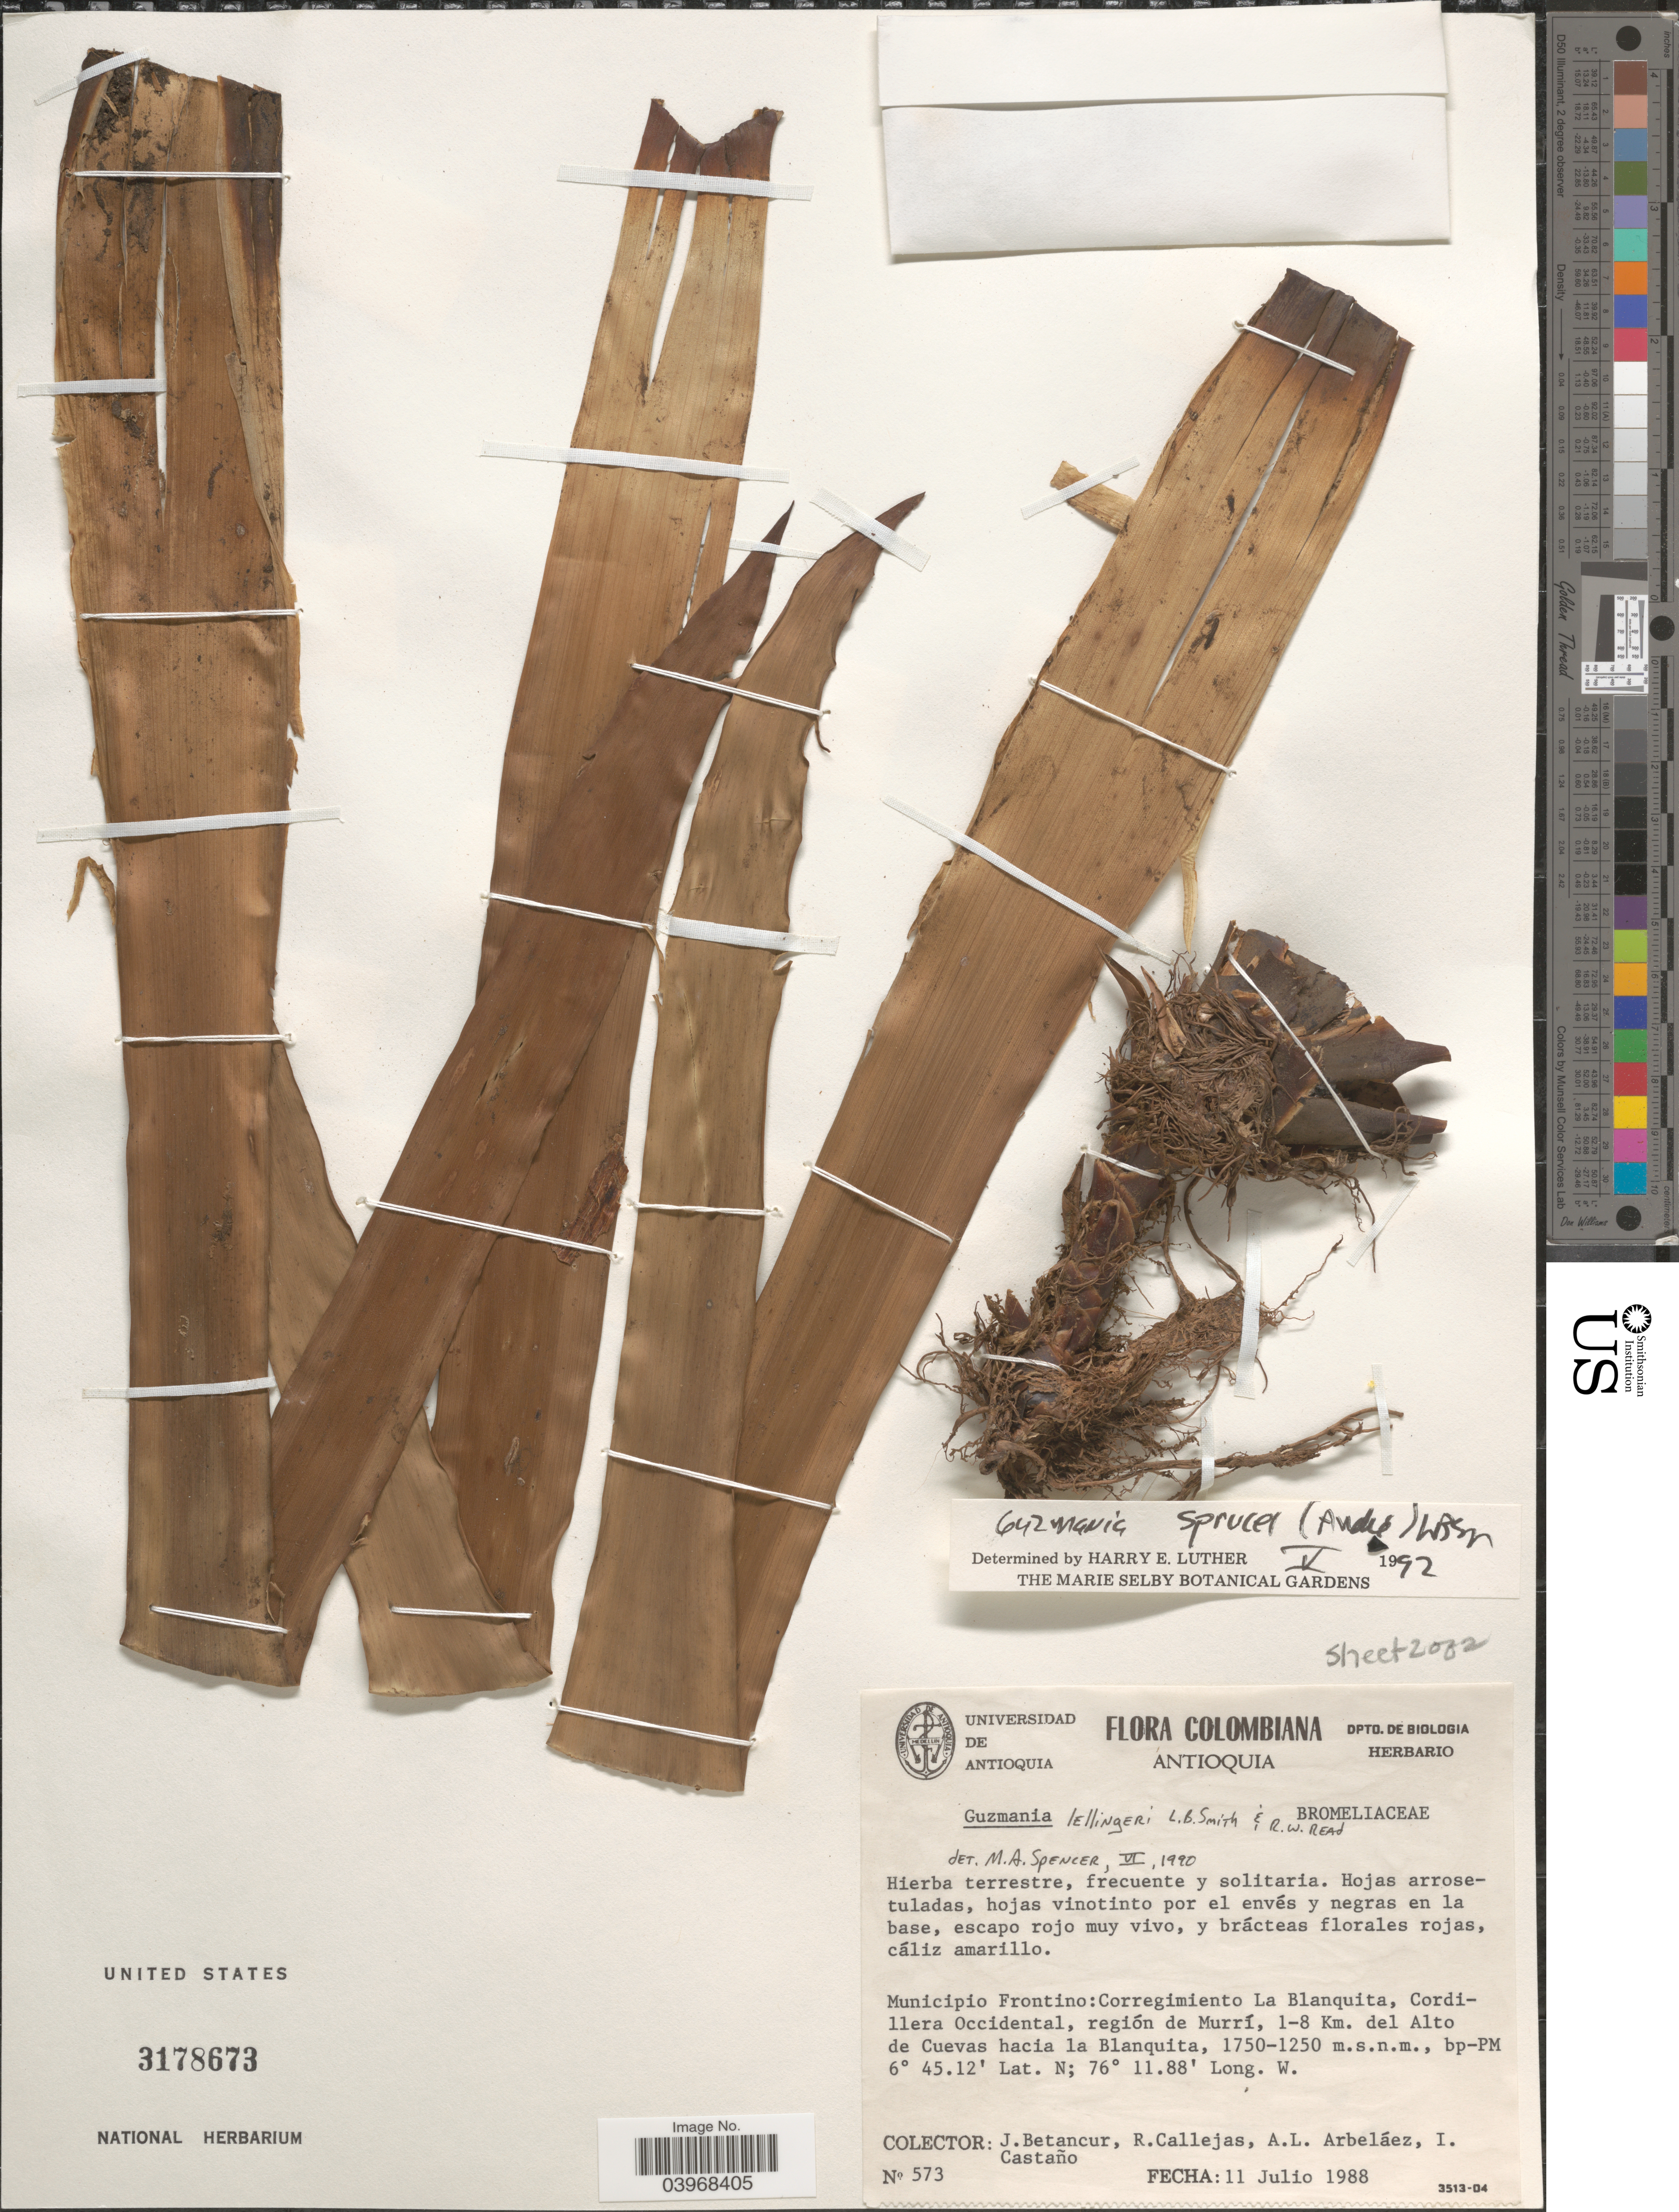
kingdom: Plantae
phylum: Tracheophyta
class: Liliopsida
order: Poales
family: Bromeliaceae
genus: Guzmania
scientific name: Guzmania lellingeri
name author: L.B. Sm. & Read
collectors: J. Betancur, R. Callejas, A. Arbeláez Alvarez & I. Castaño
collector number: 573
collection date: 1988-07-11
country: Colombia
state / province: Antioquia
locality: Municipio Frontino:Corregimiento La Blanquita, Cordillera Occidental, región de Murrí, 1-8 Km. del Alto de Cuevas hacia la Blanquita.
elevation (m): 1250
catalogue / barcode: US 3178673